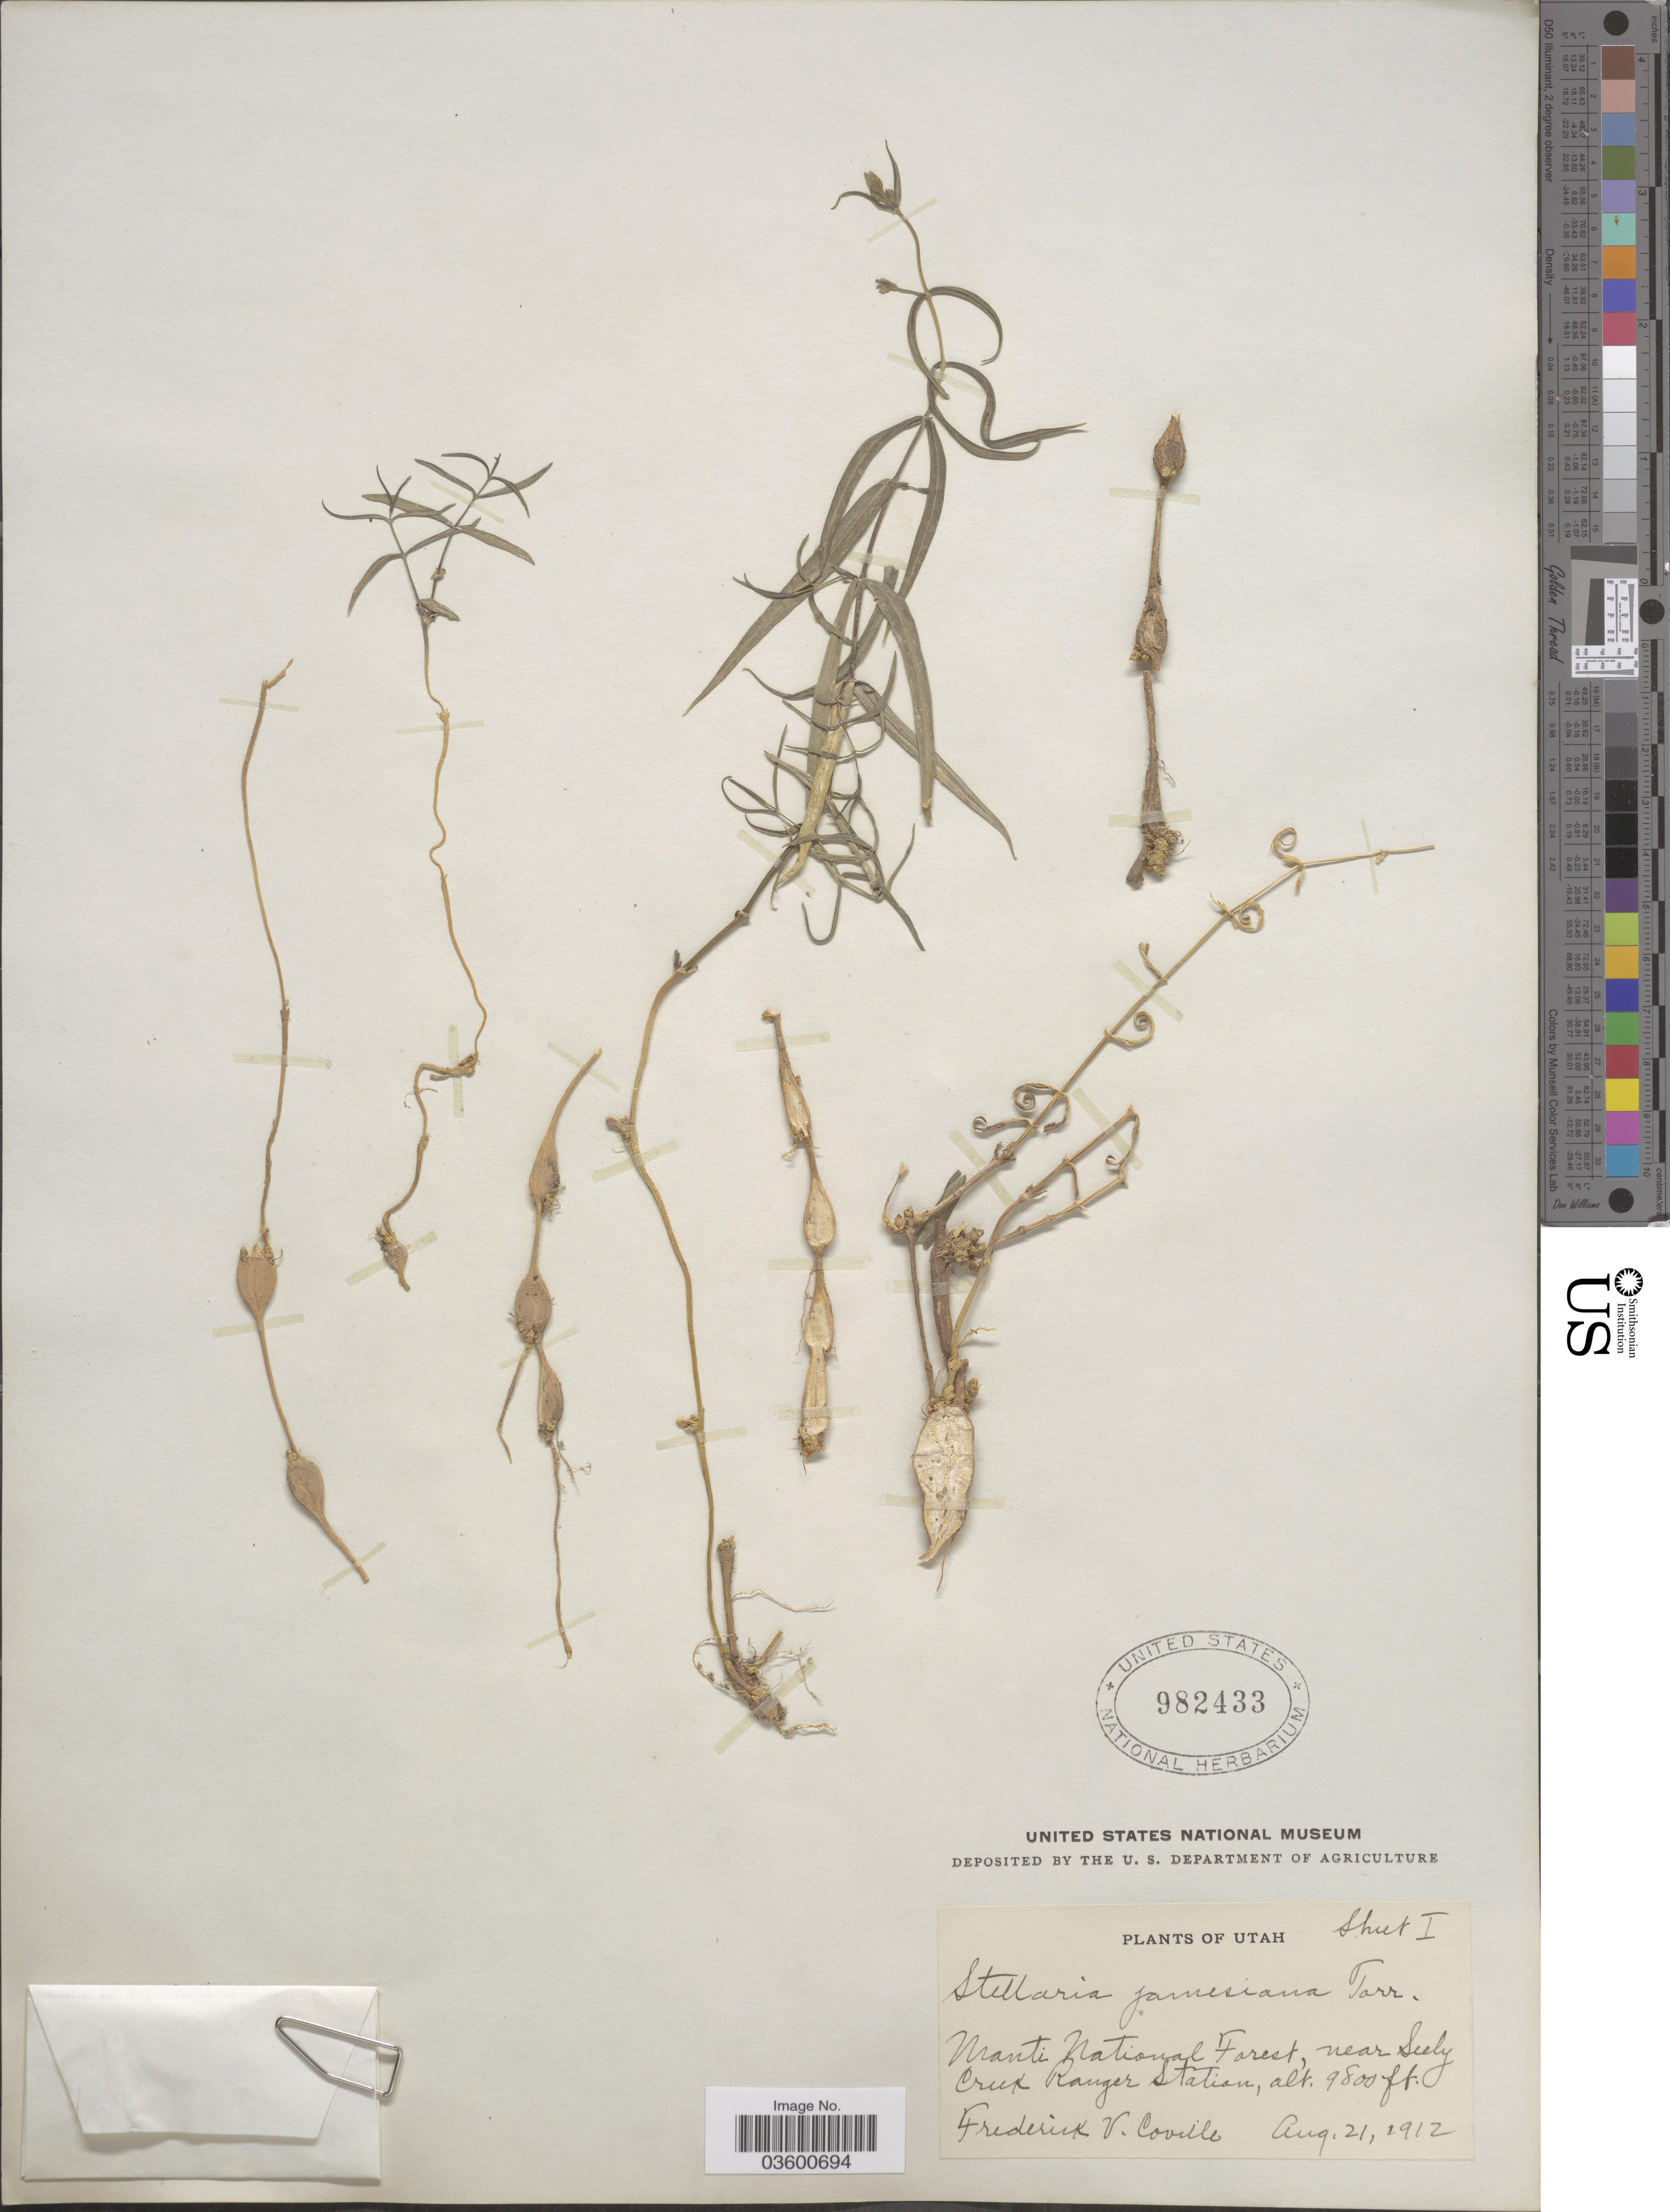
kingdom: Plantae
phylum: Tracheophyta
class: Magnoliopsida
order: Caryophyllales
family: Caryophyllaceae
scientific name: Torreyostellaria jamesiana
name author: (Torr.) Gang Yao et al.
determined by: Strong, M. T., (US), Smithsonian Institution - National Museum of Natural History (UNITED STATES)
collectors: F. V. Coville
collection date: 1912-08-21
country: United States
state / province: Utah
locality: Manti National Forest, near Seely Creek Ranger Station.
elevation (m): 2987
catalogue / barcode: US 982433